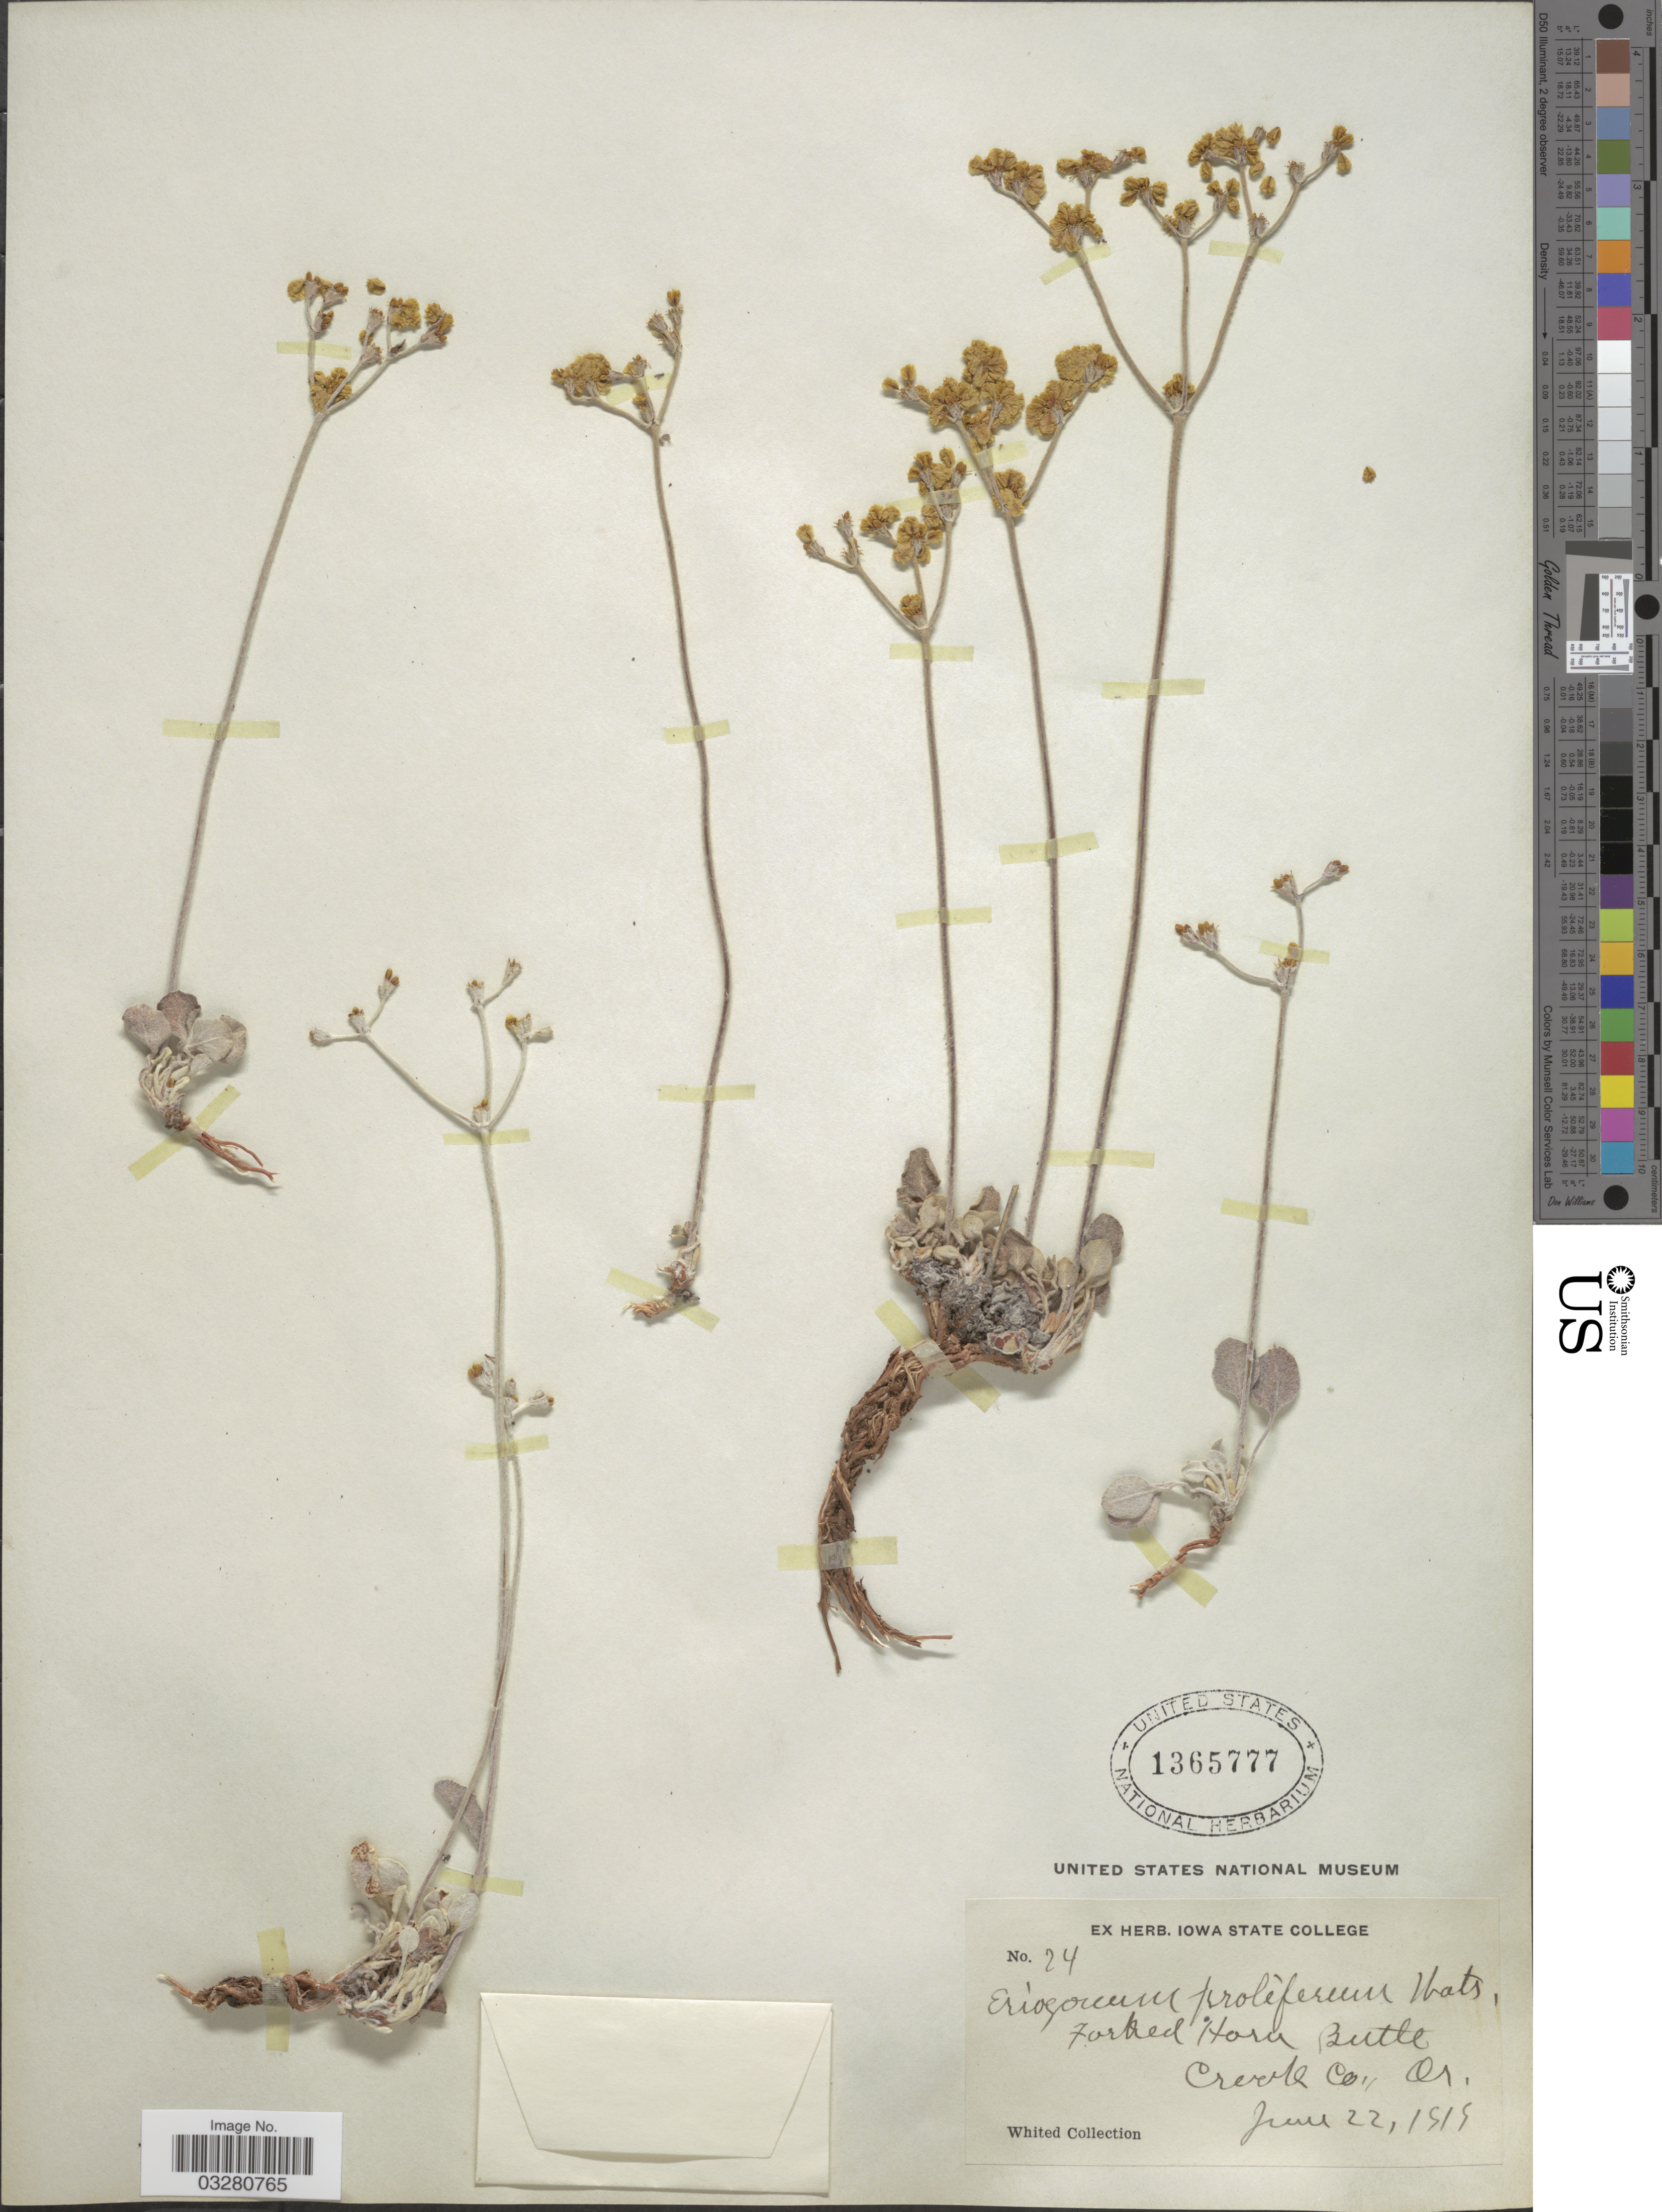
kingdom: Plantae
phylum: Tracheophyta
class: Magnoliopsida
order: Caryophyllales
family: Polygonaceae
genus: Eriogonum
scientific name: Eriogonum strictum subsp. anserinum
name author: (Greene) Munz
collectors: Whited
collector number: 24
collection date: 1919-06-22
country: United States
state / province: Oregon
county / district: Crook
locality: Forked Horn Butte. Crook Co.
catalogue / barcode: US 1365777